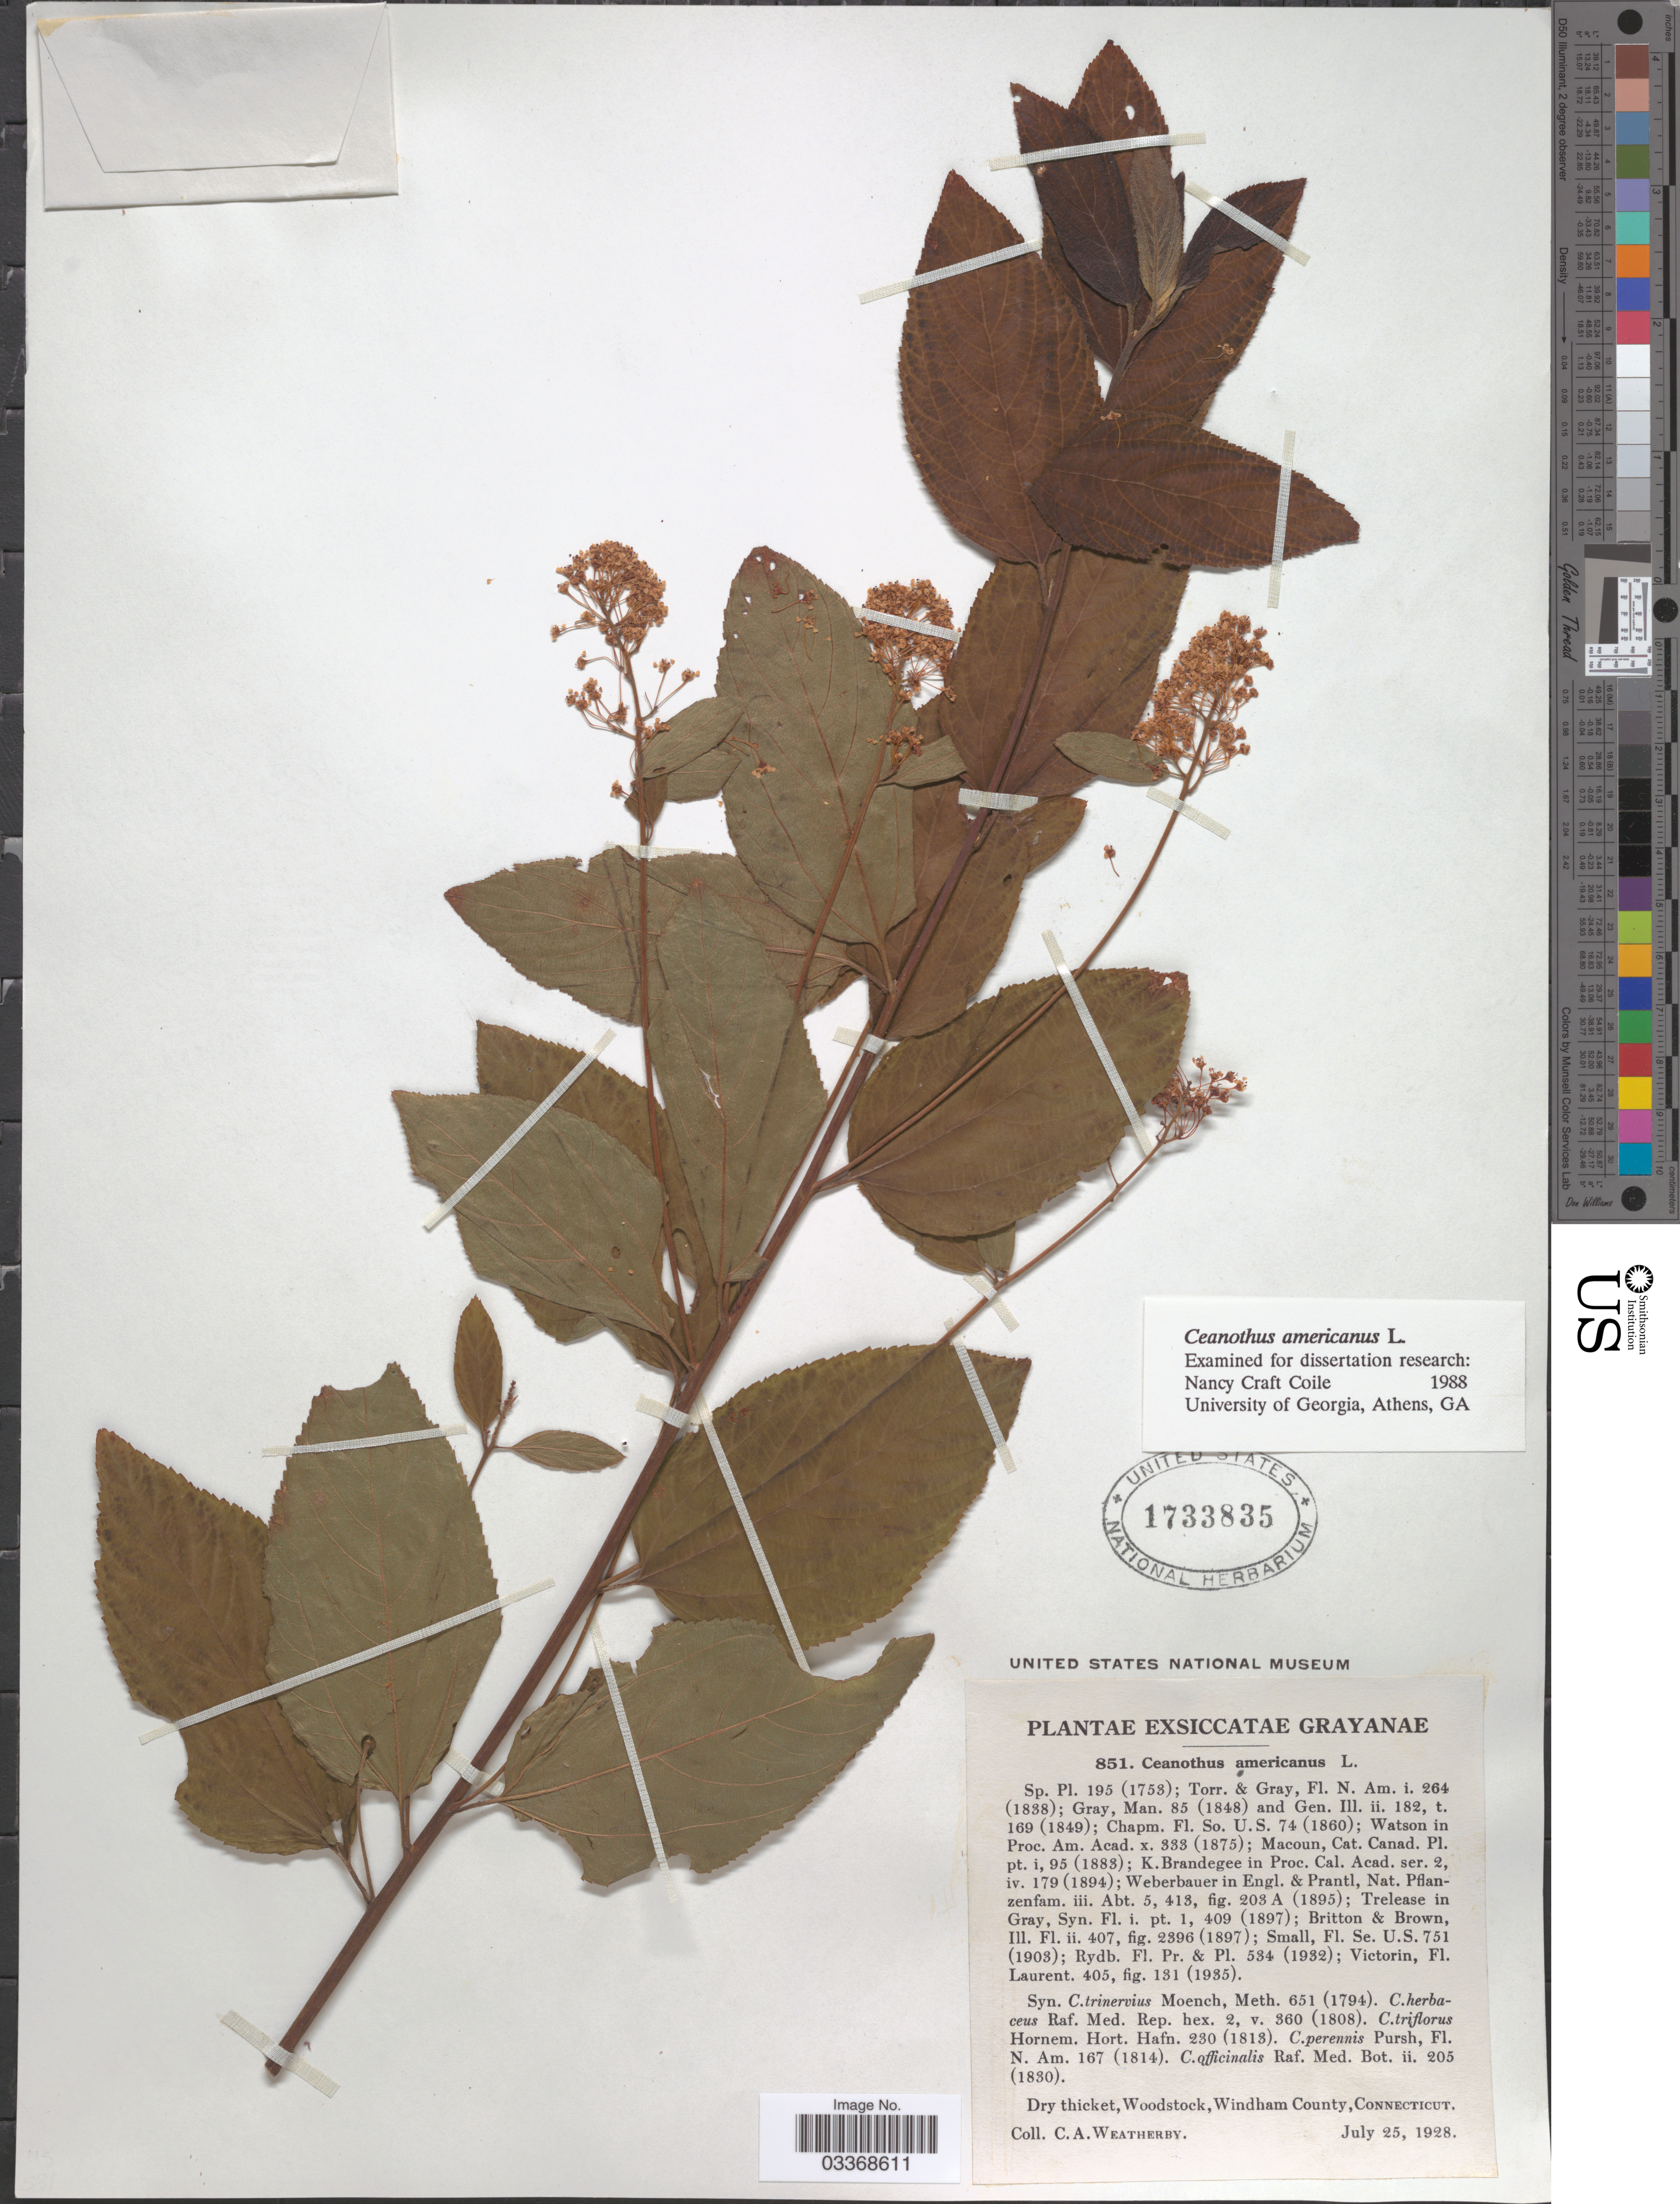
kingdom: Plantae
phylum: Tracheophyta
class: Magnoliopsida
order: Rosales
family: Rhamnaceae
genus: Ceanothus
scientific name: Ceanothus americanus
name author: L.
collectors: C. A. Weatherby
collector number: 851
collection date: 1928-07-25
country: United States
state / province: Connecticut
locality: Woodstock, Windham County.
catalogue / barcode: US 1733835